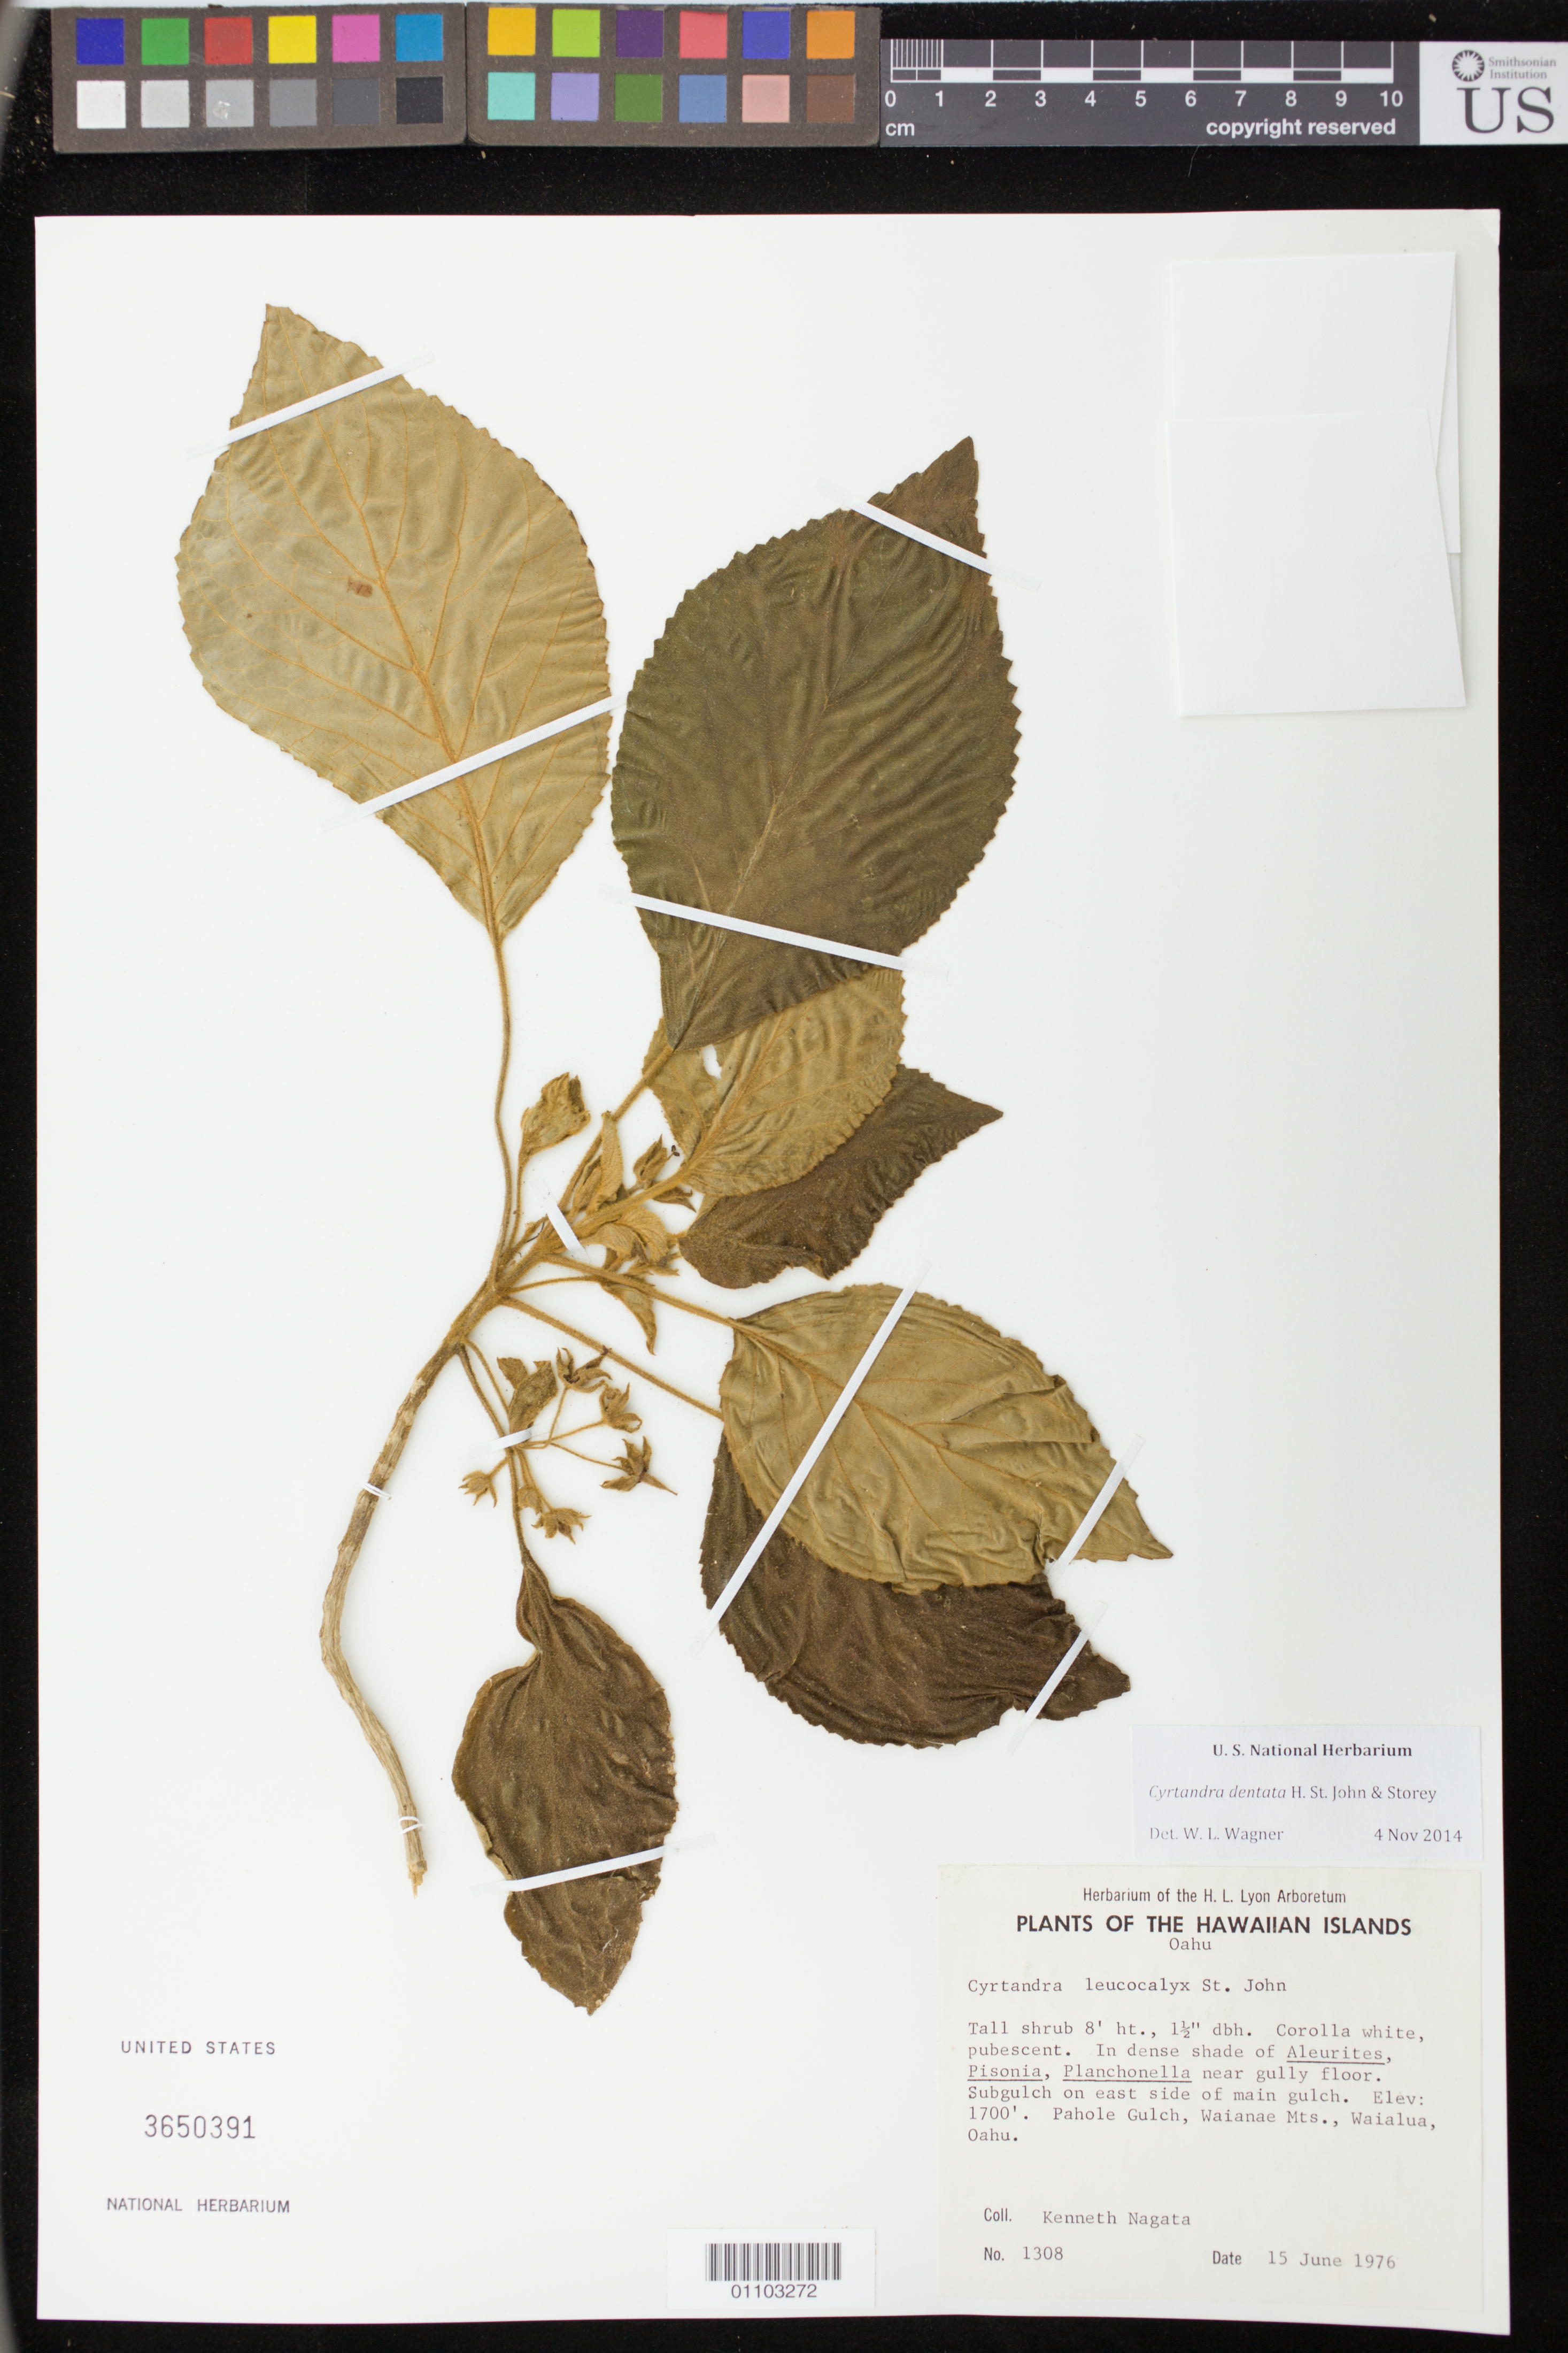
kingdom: Plantae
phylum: Tracheophyta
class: Magnoliopsida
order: Lamiales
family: Gesneriaceae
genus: Cyrtandra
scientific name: Cyrtandra dentata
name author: H. St. John & Storey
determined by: Wagner, W. L., (BOT), Smithsonian Institution - National Museum of Natural History (UNITED STATES)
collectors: K. Nagata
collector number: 1308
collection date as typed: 15 Jun 1976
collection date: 1976-06-15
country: United States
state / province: Hawaii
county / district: Honolulu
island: Oahu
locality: Pahole Gulch, Waianae Mts., Waialua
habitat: Tall shrub 8' ht., 1.5 dbh. In dense shade, near gully floor, subgulch on east side of main gulch.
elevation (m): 518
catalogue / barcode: US 36503391